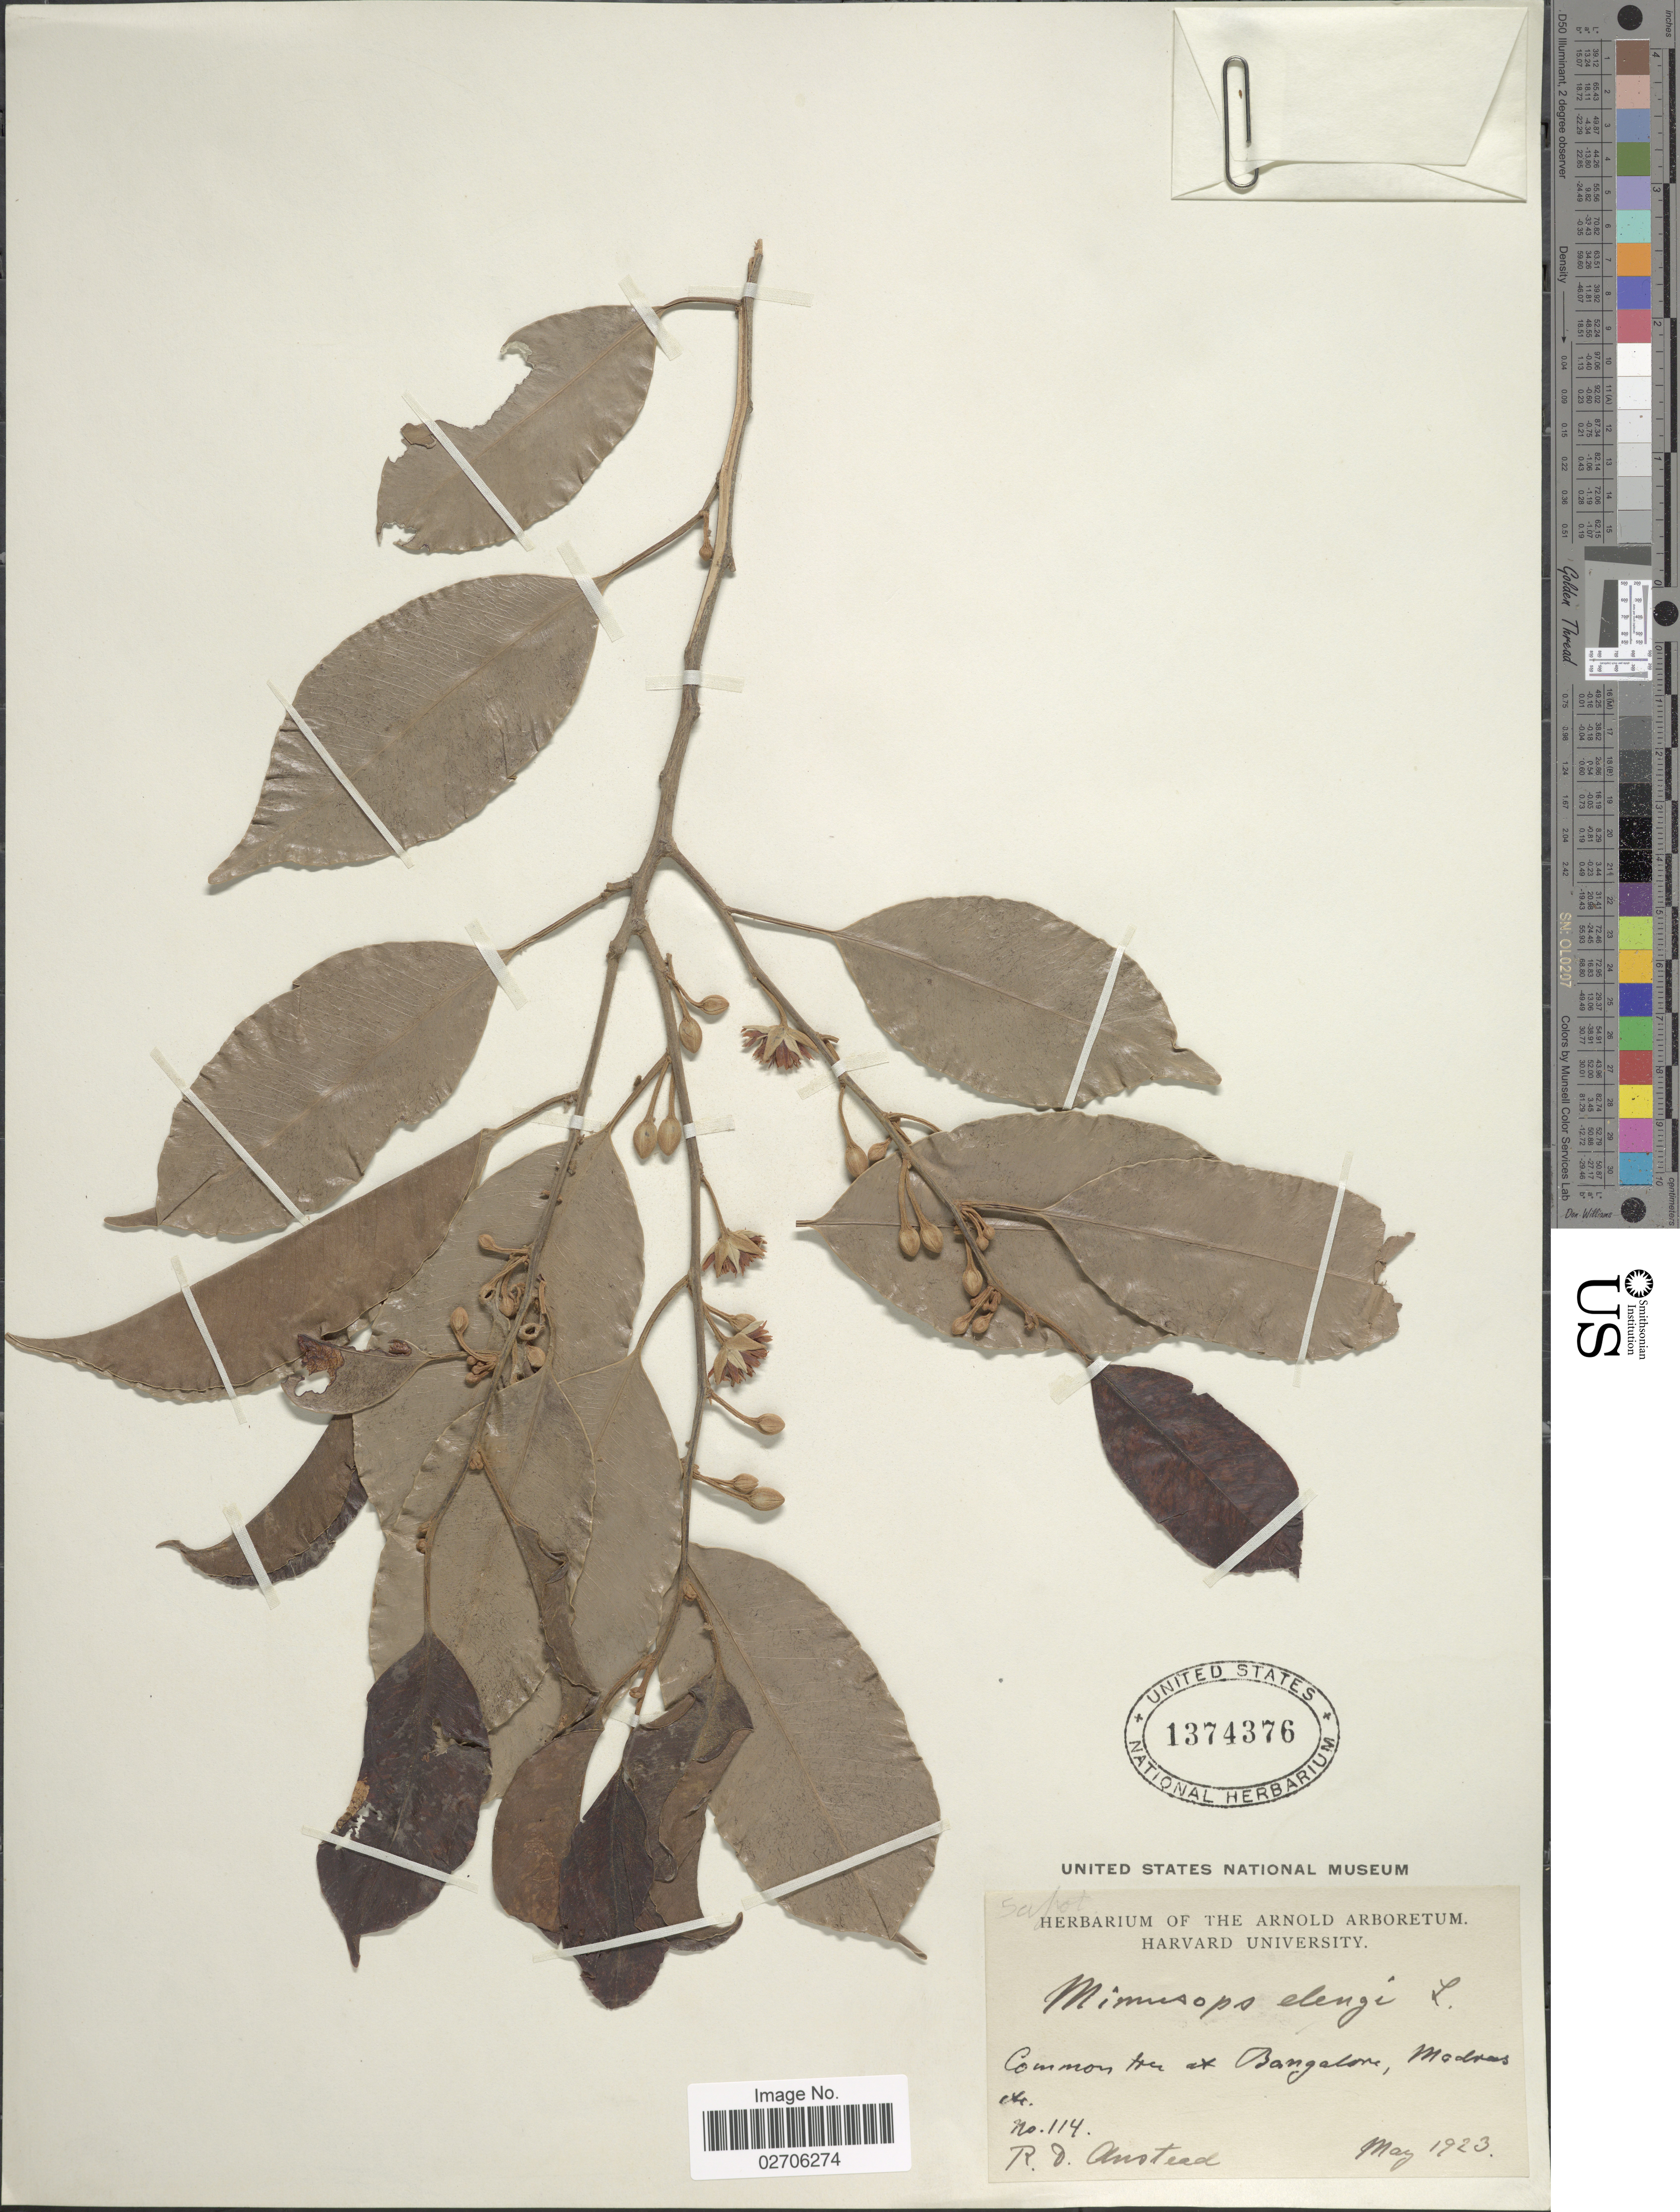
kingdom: Plantae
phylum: Tracheophyta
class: Magnoliopsida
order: Ericales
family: Sapotaceae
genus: Mimusops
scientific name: Mimusops djave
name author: Engl.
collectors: R. Anstead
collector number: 114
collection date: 1923-05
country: India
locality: Bangalore, Madras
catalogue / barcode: US 1374376